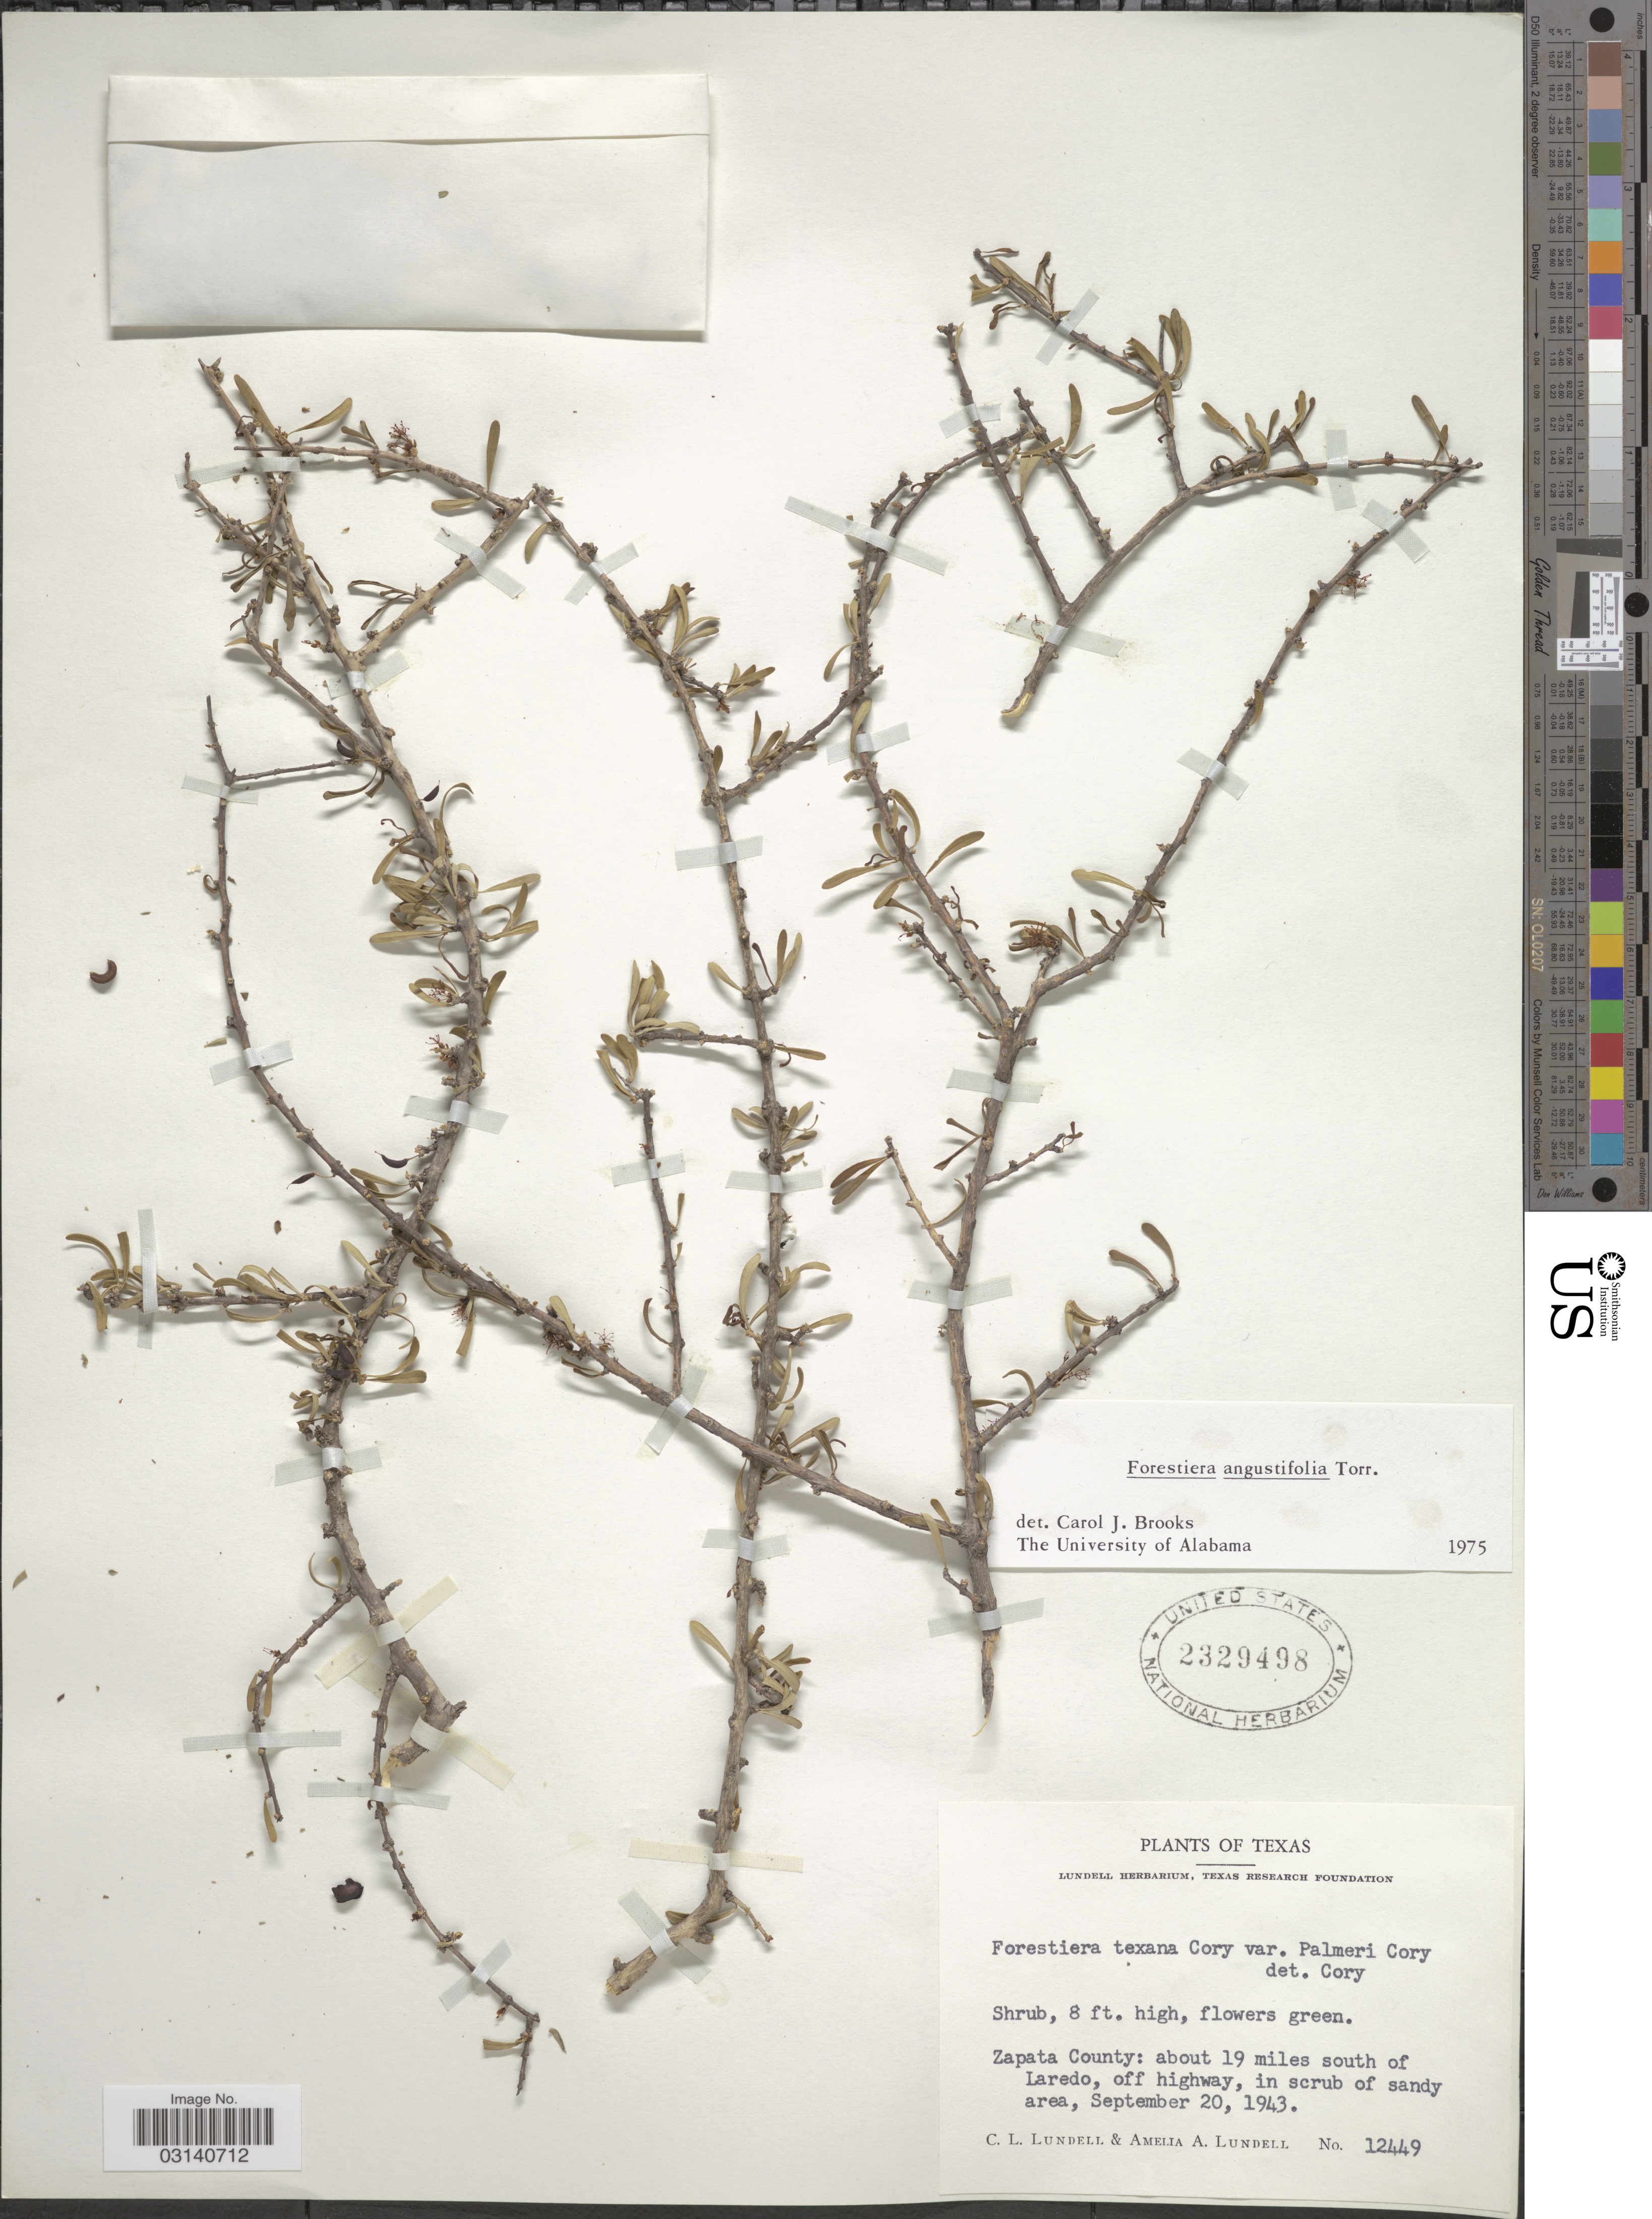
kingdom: Plantae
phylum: Tracheophyta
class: Magnoliopsida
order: Lamiales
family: Oleaceae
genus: Forestiera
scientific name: Forestiera angustifolia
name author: Torr.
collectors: C. L. Lundell & A. A. Lundell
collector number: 12449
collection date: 1943-09-20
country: United States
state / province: Texas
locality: Zapata County: about 19 miles south of Laredo, off highway, in scrub of sandy area.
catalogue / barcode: US 2329498